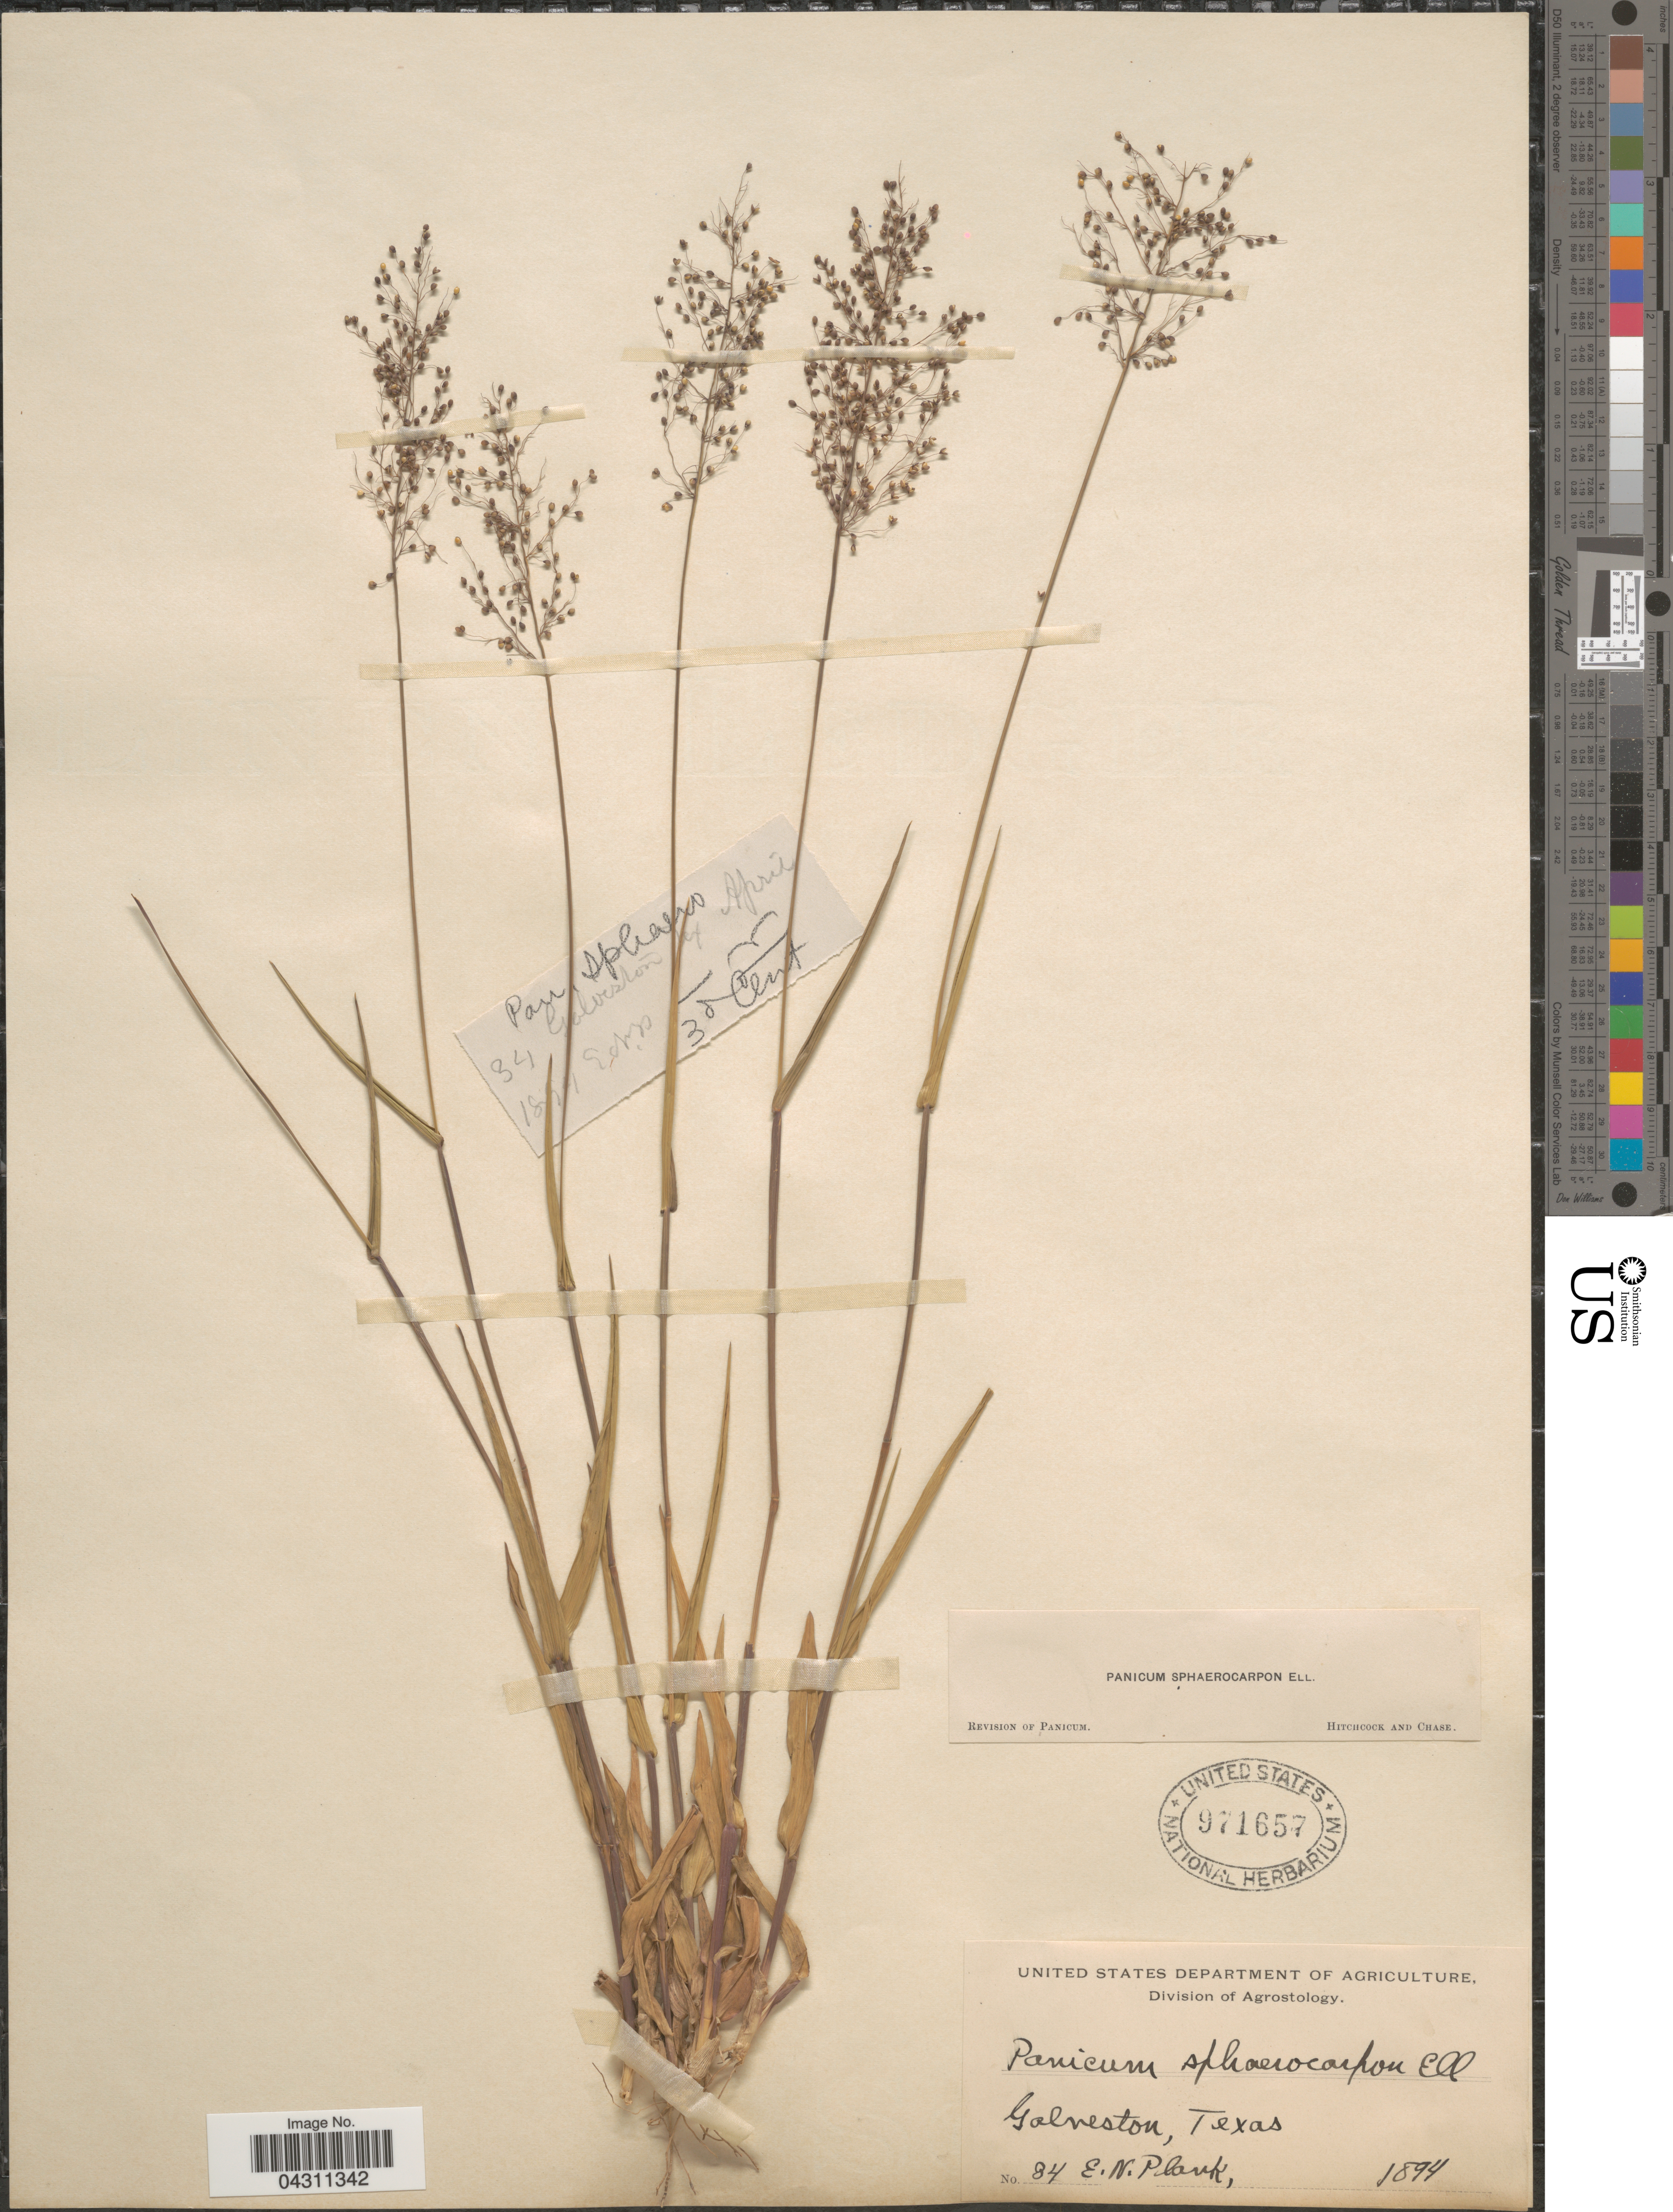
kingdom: Plantae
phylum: Tracheophyta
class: Liliopsida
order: Poales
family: Poaceae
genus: Dichanthelium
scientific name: Dichanthelium sphaerocarpon var. sphaerocarpon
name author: (Elliott) Gould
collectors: E. Plank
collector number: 34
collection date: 1894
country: United States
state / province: Texas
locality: Galveston.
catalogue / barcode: US 971657